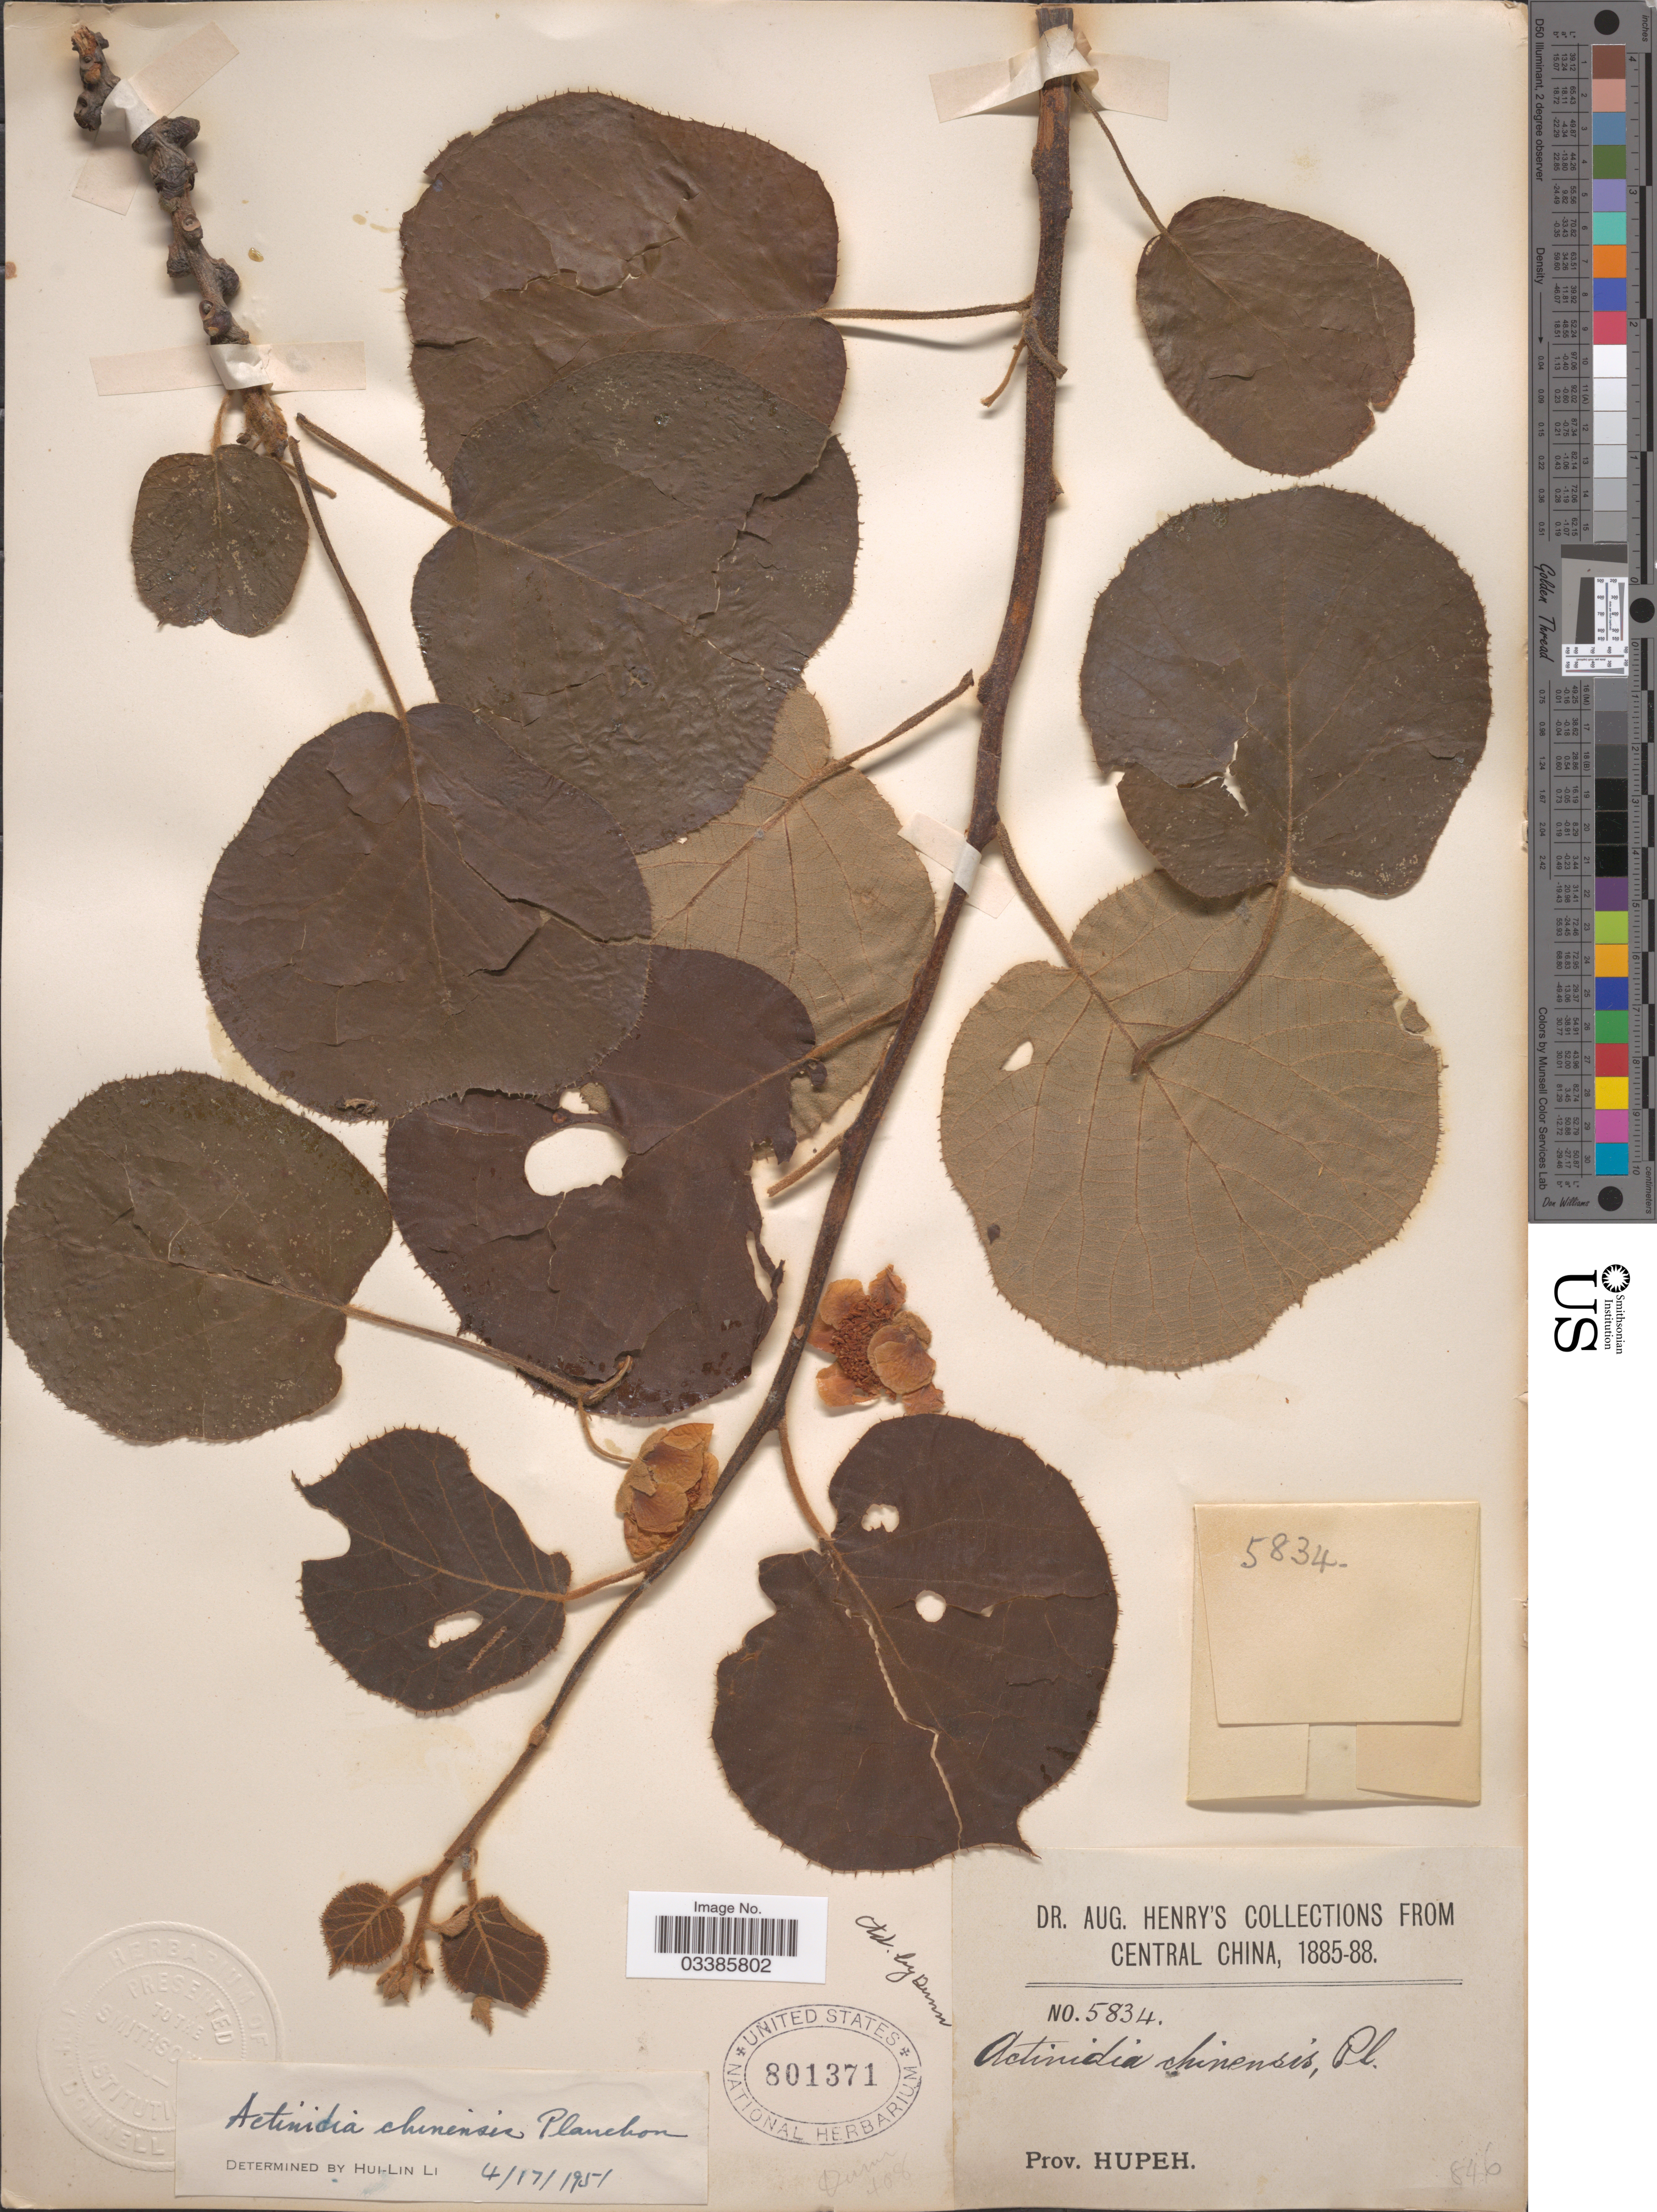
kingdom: Plantae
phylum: Tracheophyta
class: Magnoliopsida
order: Ericales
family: Actinidiaceae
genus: Actinidia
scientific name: Actinidia chinensis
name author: Planch.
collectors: A. Henry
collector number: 5834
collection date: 1885/1888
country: China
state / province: Hubei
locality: Central China. Prov. Hupeh.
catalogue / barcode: US 801371